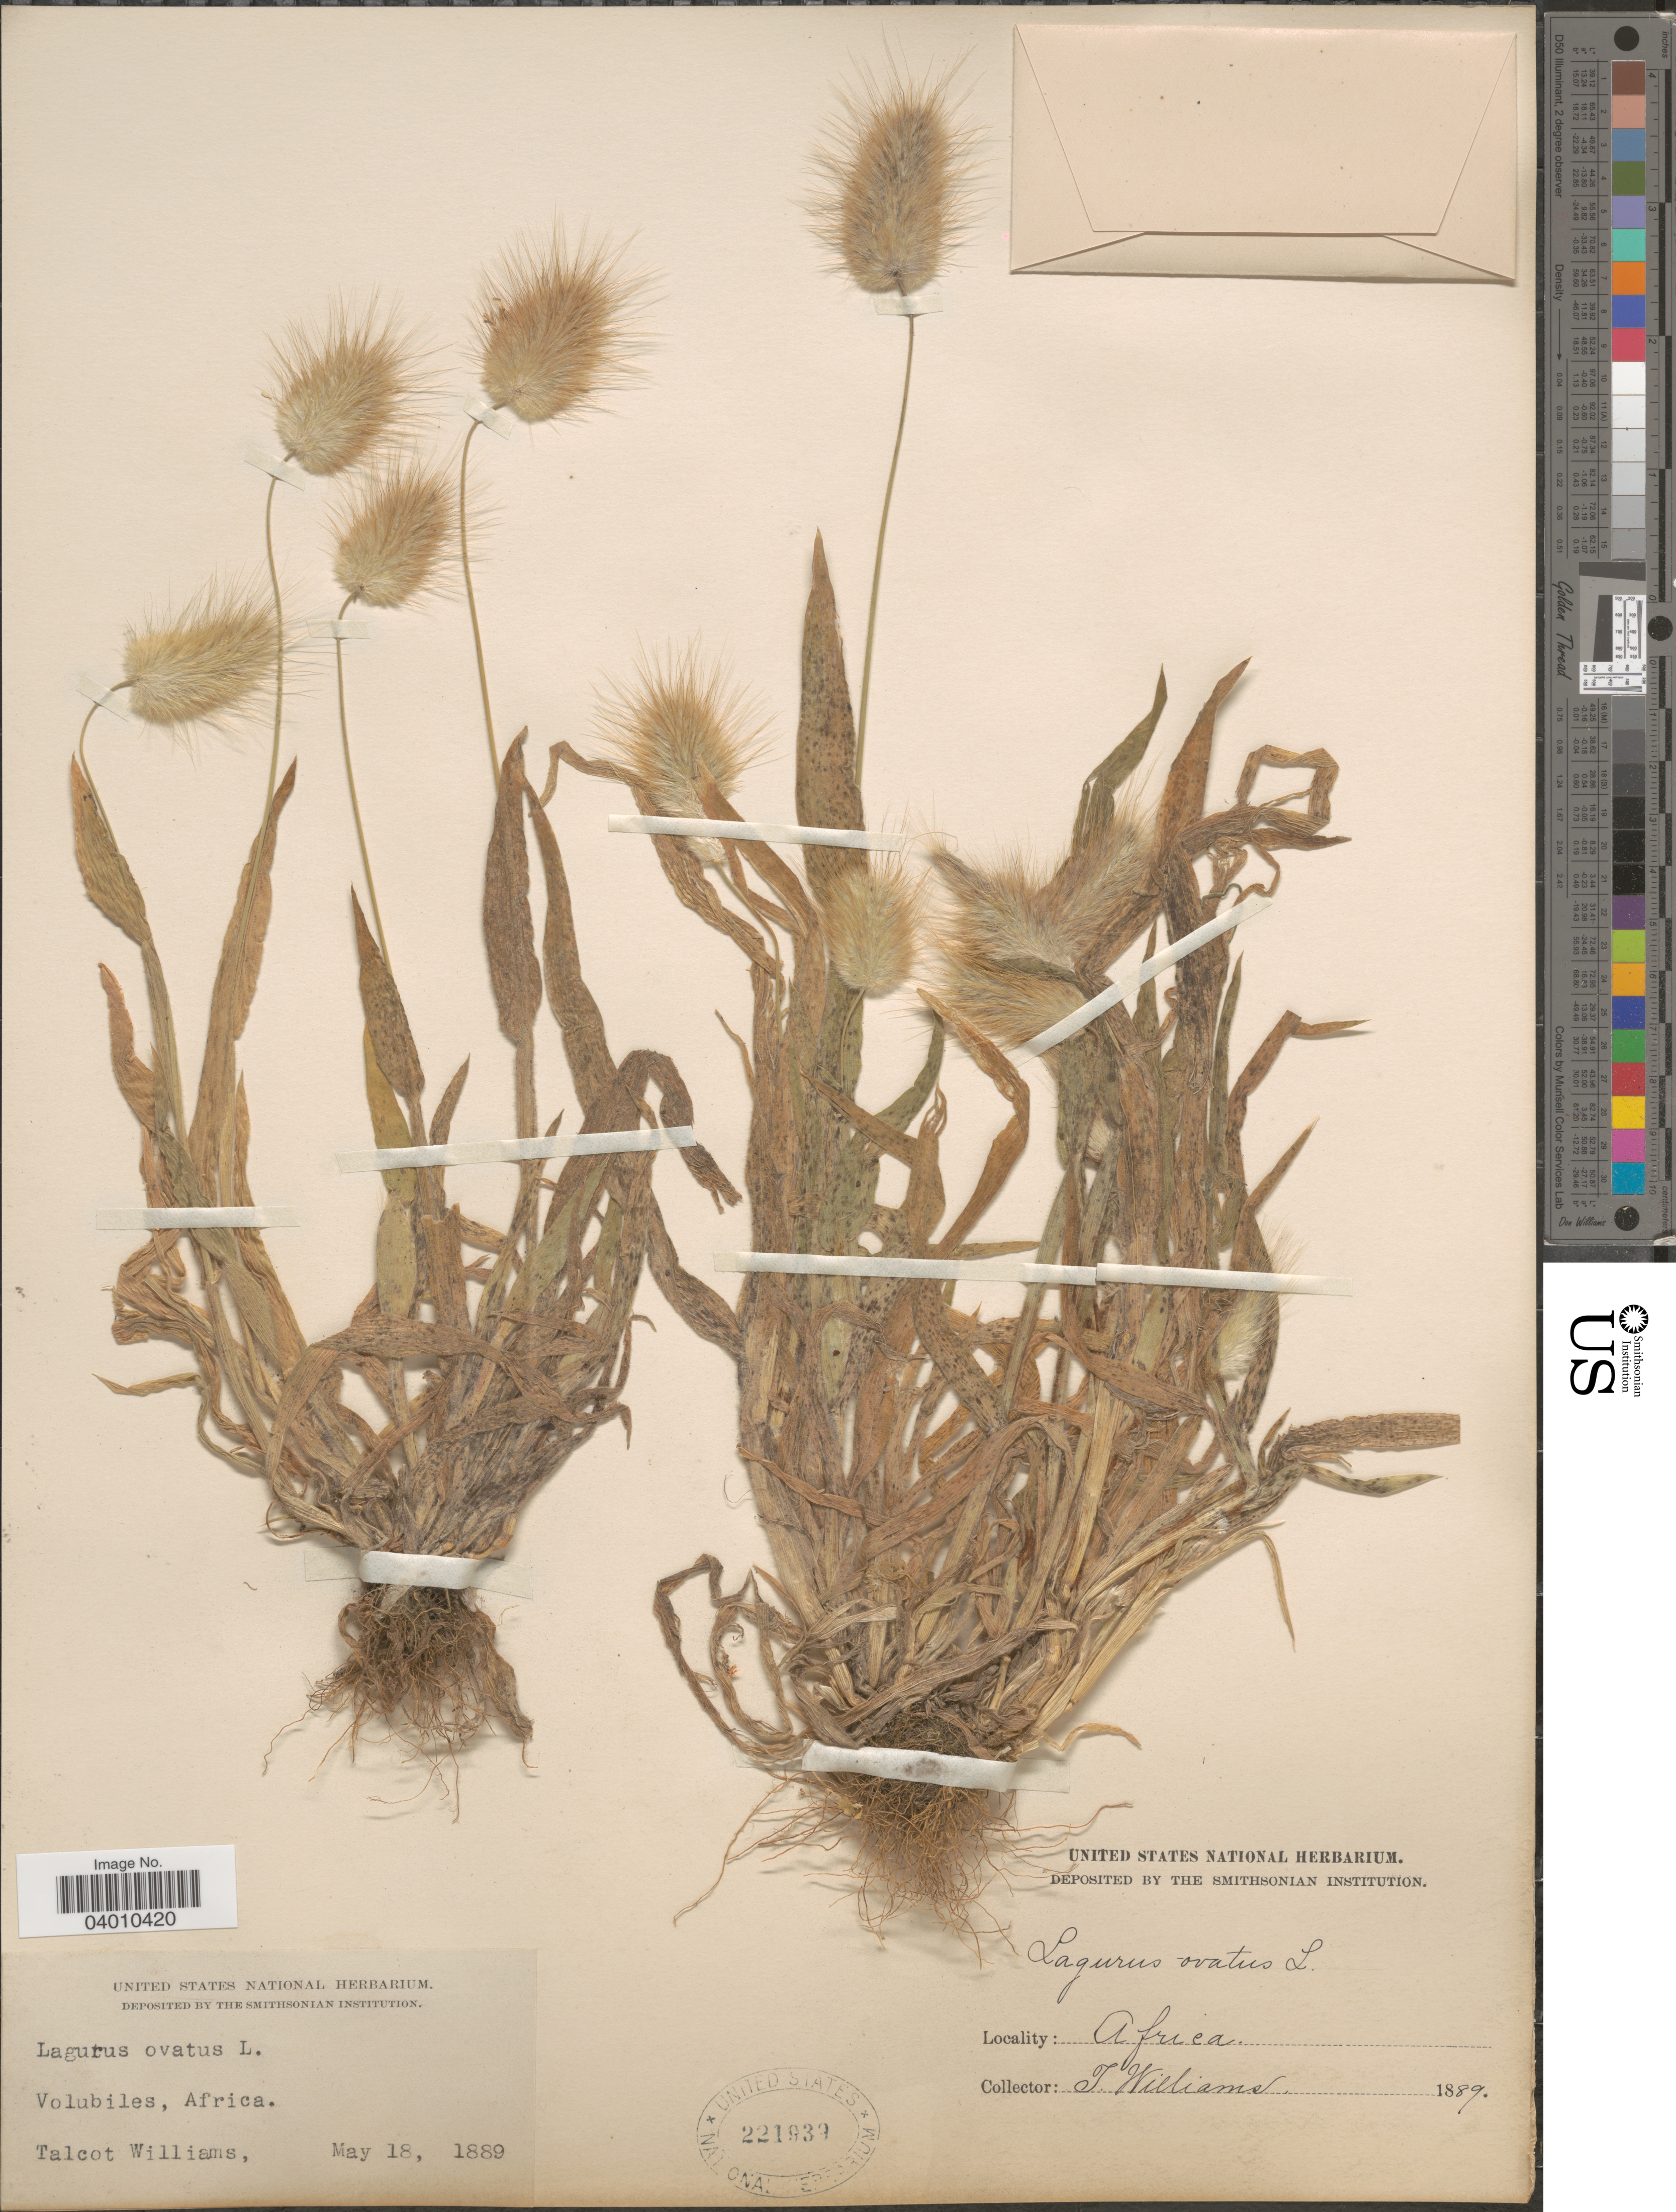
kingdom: Plantae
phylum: Tracheophyta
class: Liliopsida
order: Poales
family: Poaceae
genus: Lagurus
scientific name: Lagurus ovatus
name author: L.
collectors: T. Williams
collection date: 1889-05-18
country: Morocco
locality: Volubilis.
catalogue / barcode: US 221939